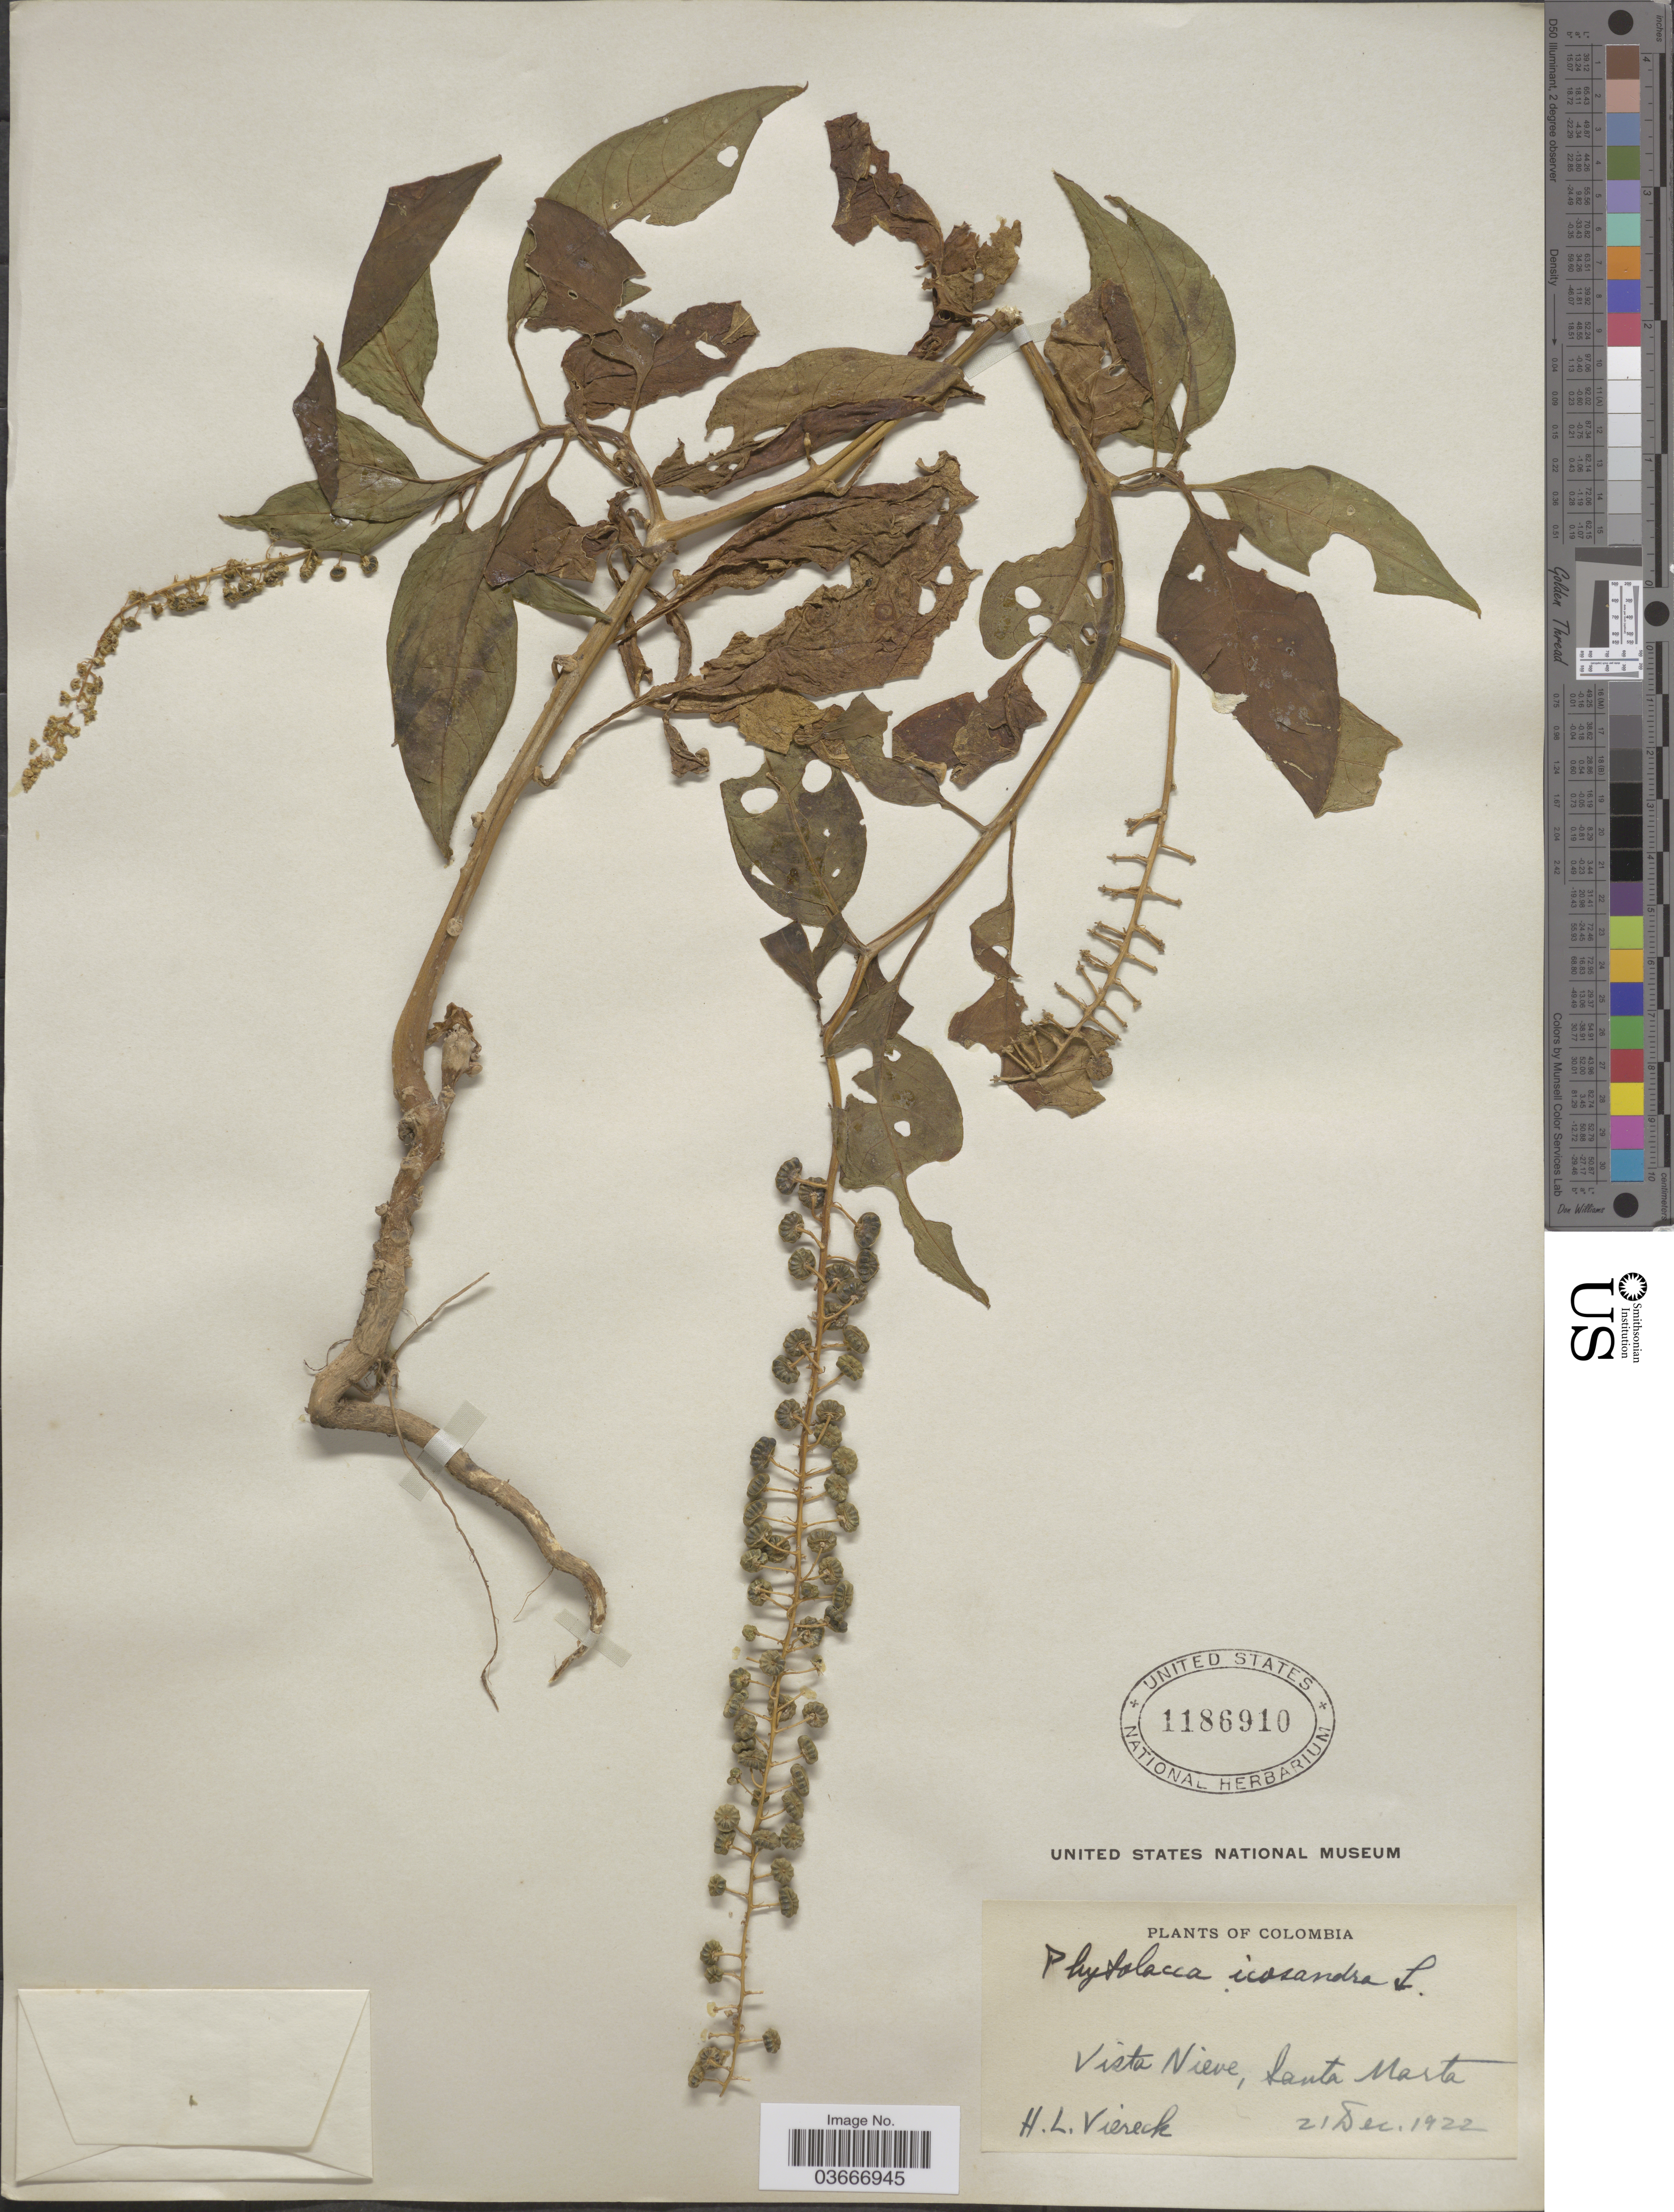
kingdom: Plantae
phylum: Tracheophyta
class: Magnoliopsida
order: Caryophyllales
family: Phytolaccaceae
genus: Phytolacca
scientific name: Phytolacca rivinoides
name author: Kunth & C.D. Bouché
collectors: H. L. Viereck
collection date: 1922-12-21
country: Colombia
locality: Vista Nieve, Santa Marta.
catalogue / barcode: US 1186910